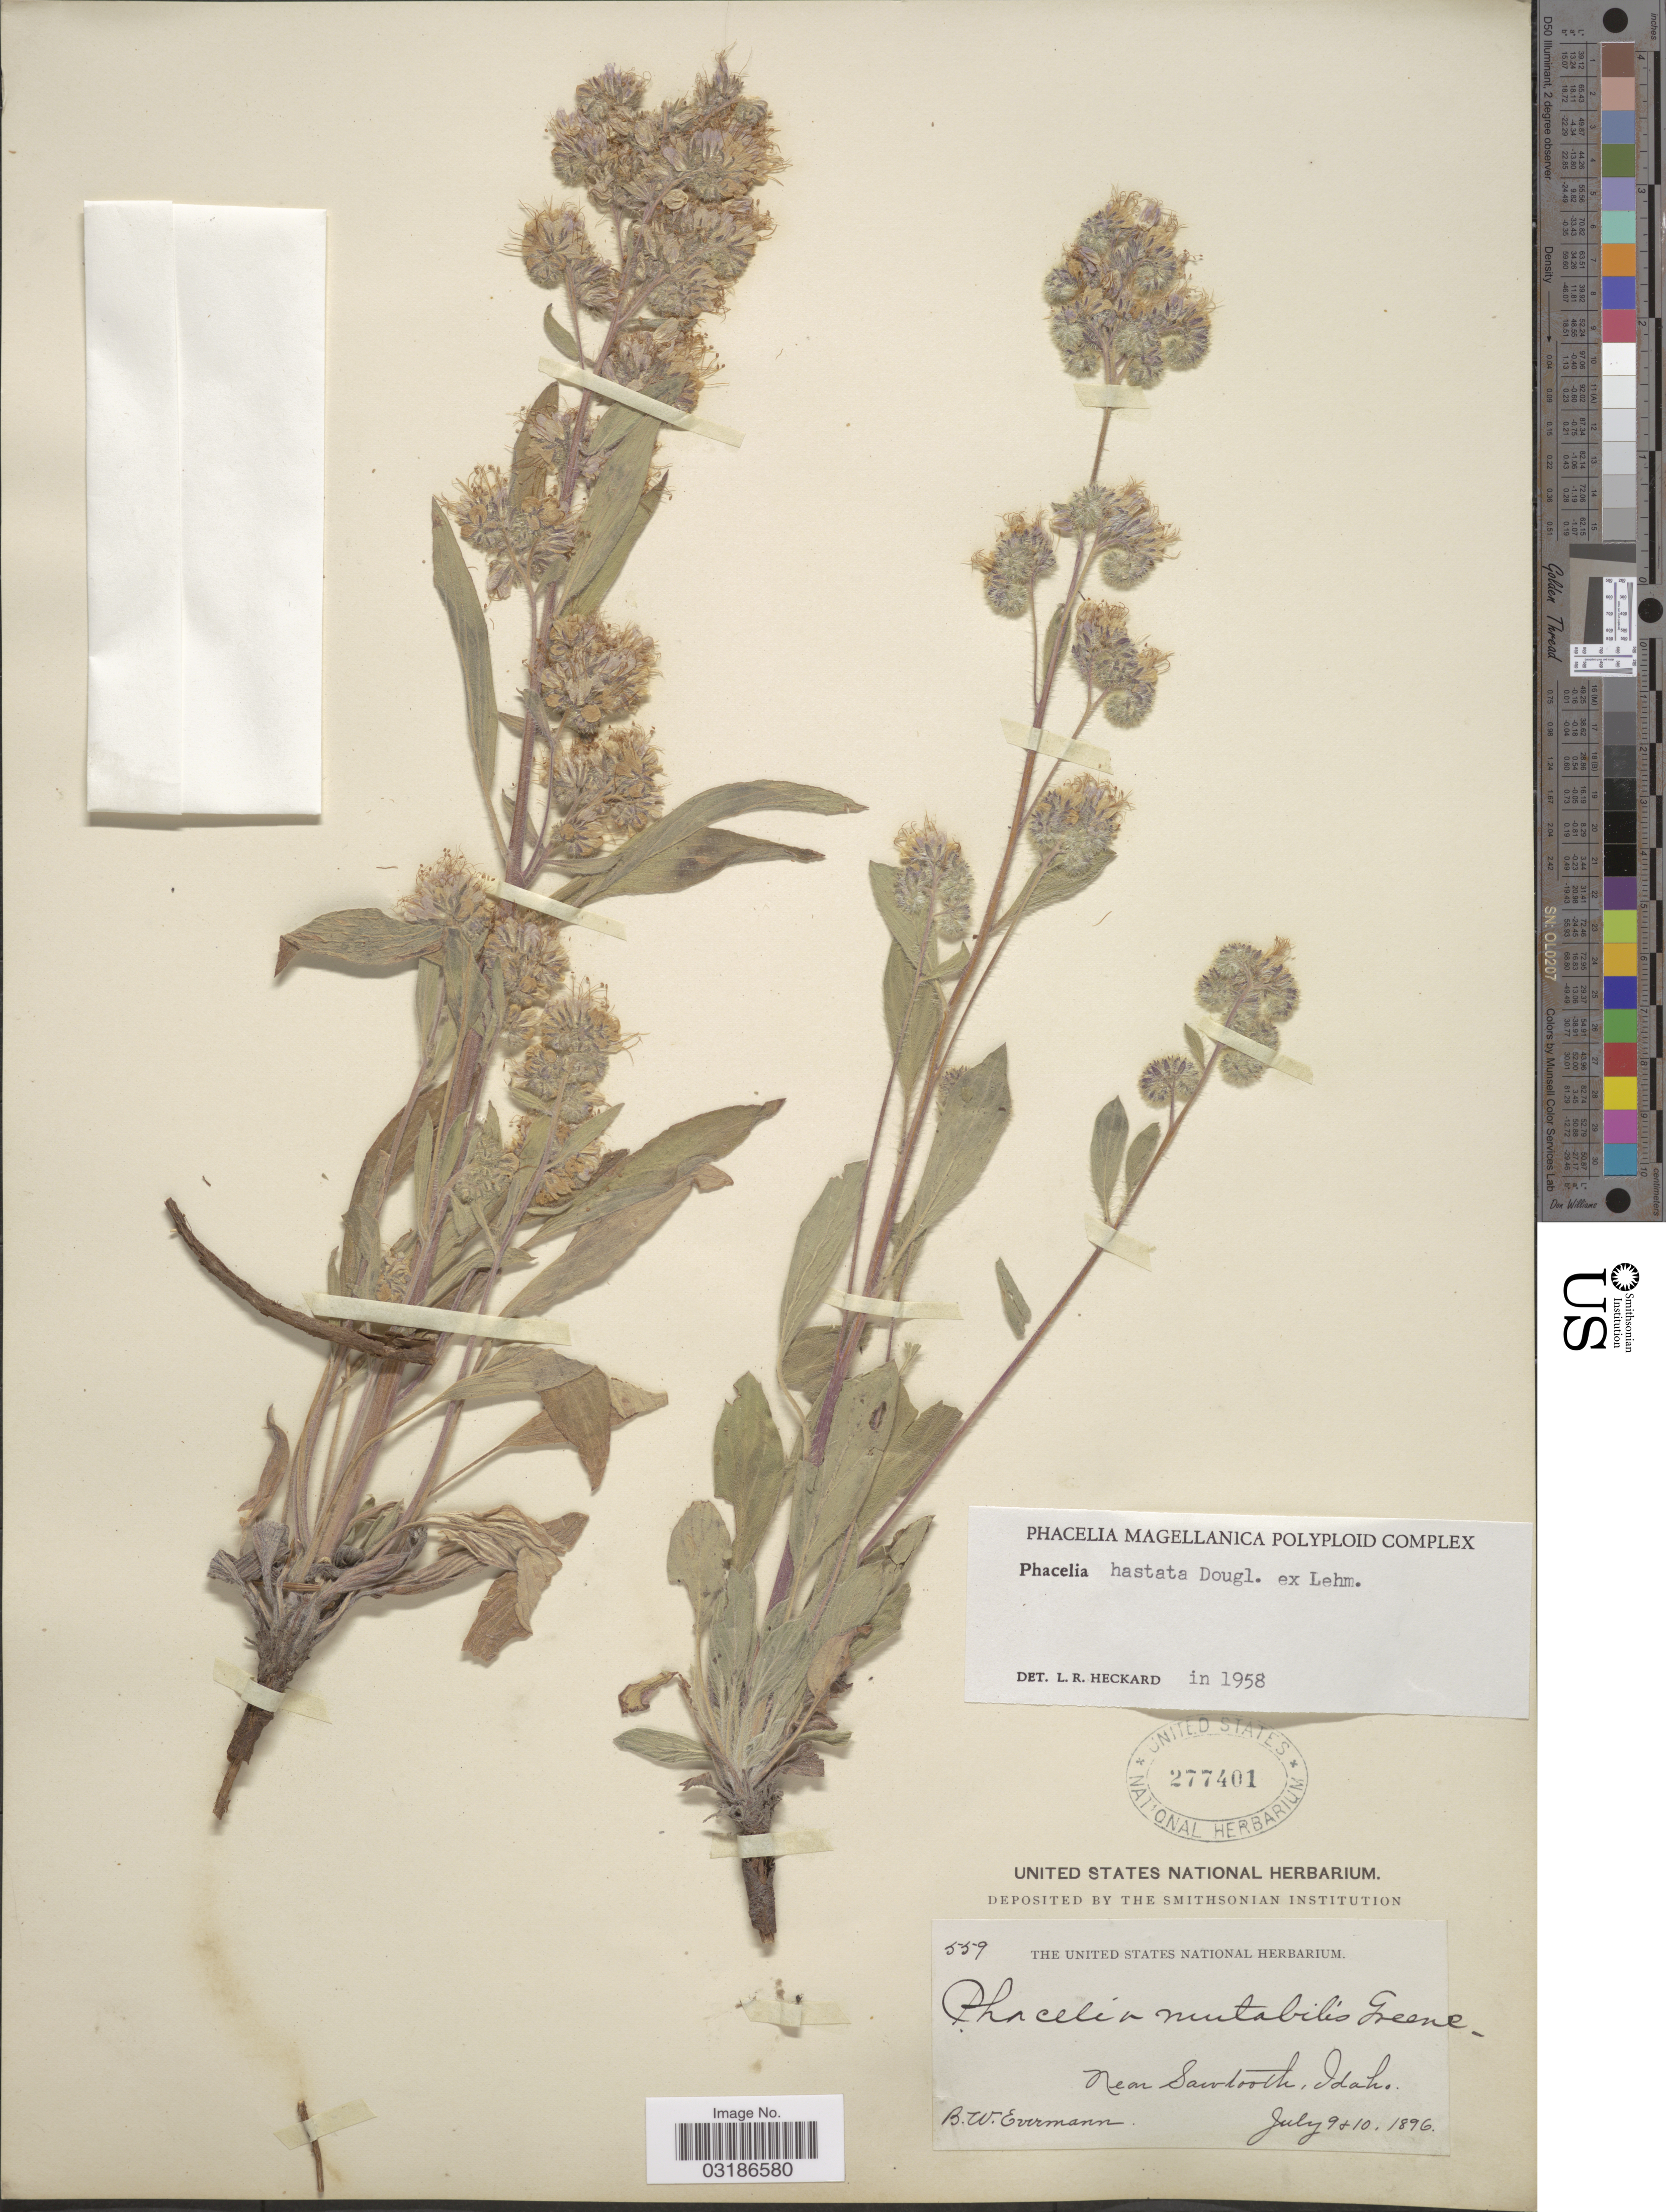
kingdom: Plantae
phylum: Tracheophyta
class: Magnoliopsida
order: Boraginales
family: Hydrophyllaceae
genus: Phacelia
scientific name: Phacelia hastata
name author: Douglas ex Lehm.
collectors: B. W. Evermann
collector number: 559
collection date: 1896-07-09/1896-07-10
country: United States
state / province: Idaho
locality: Near Sawtooth, Idaho.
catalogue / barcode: US 277401